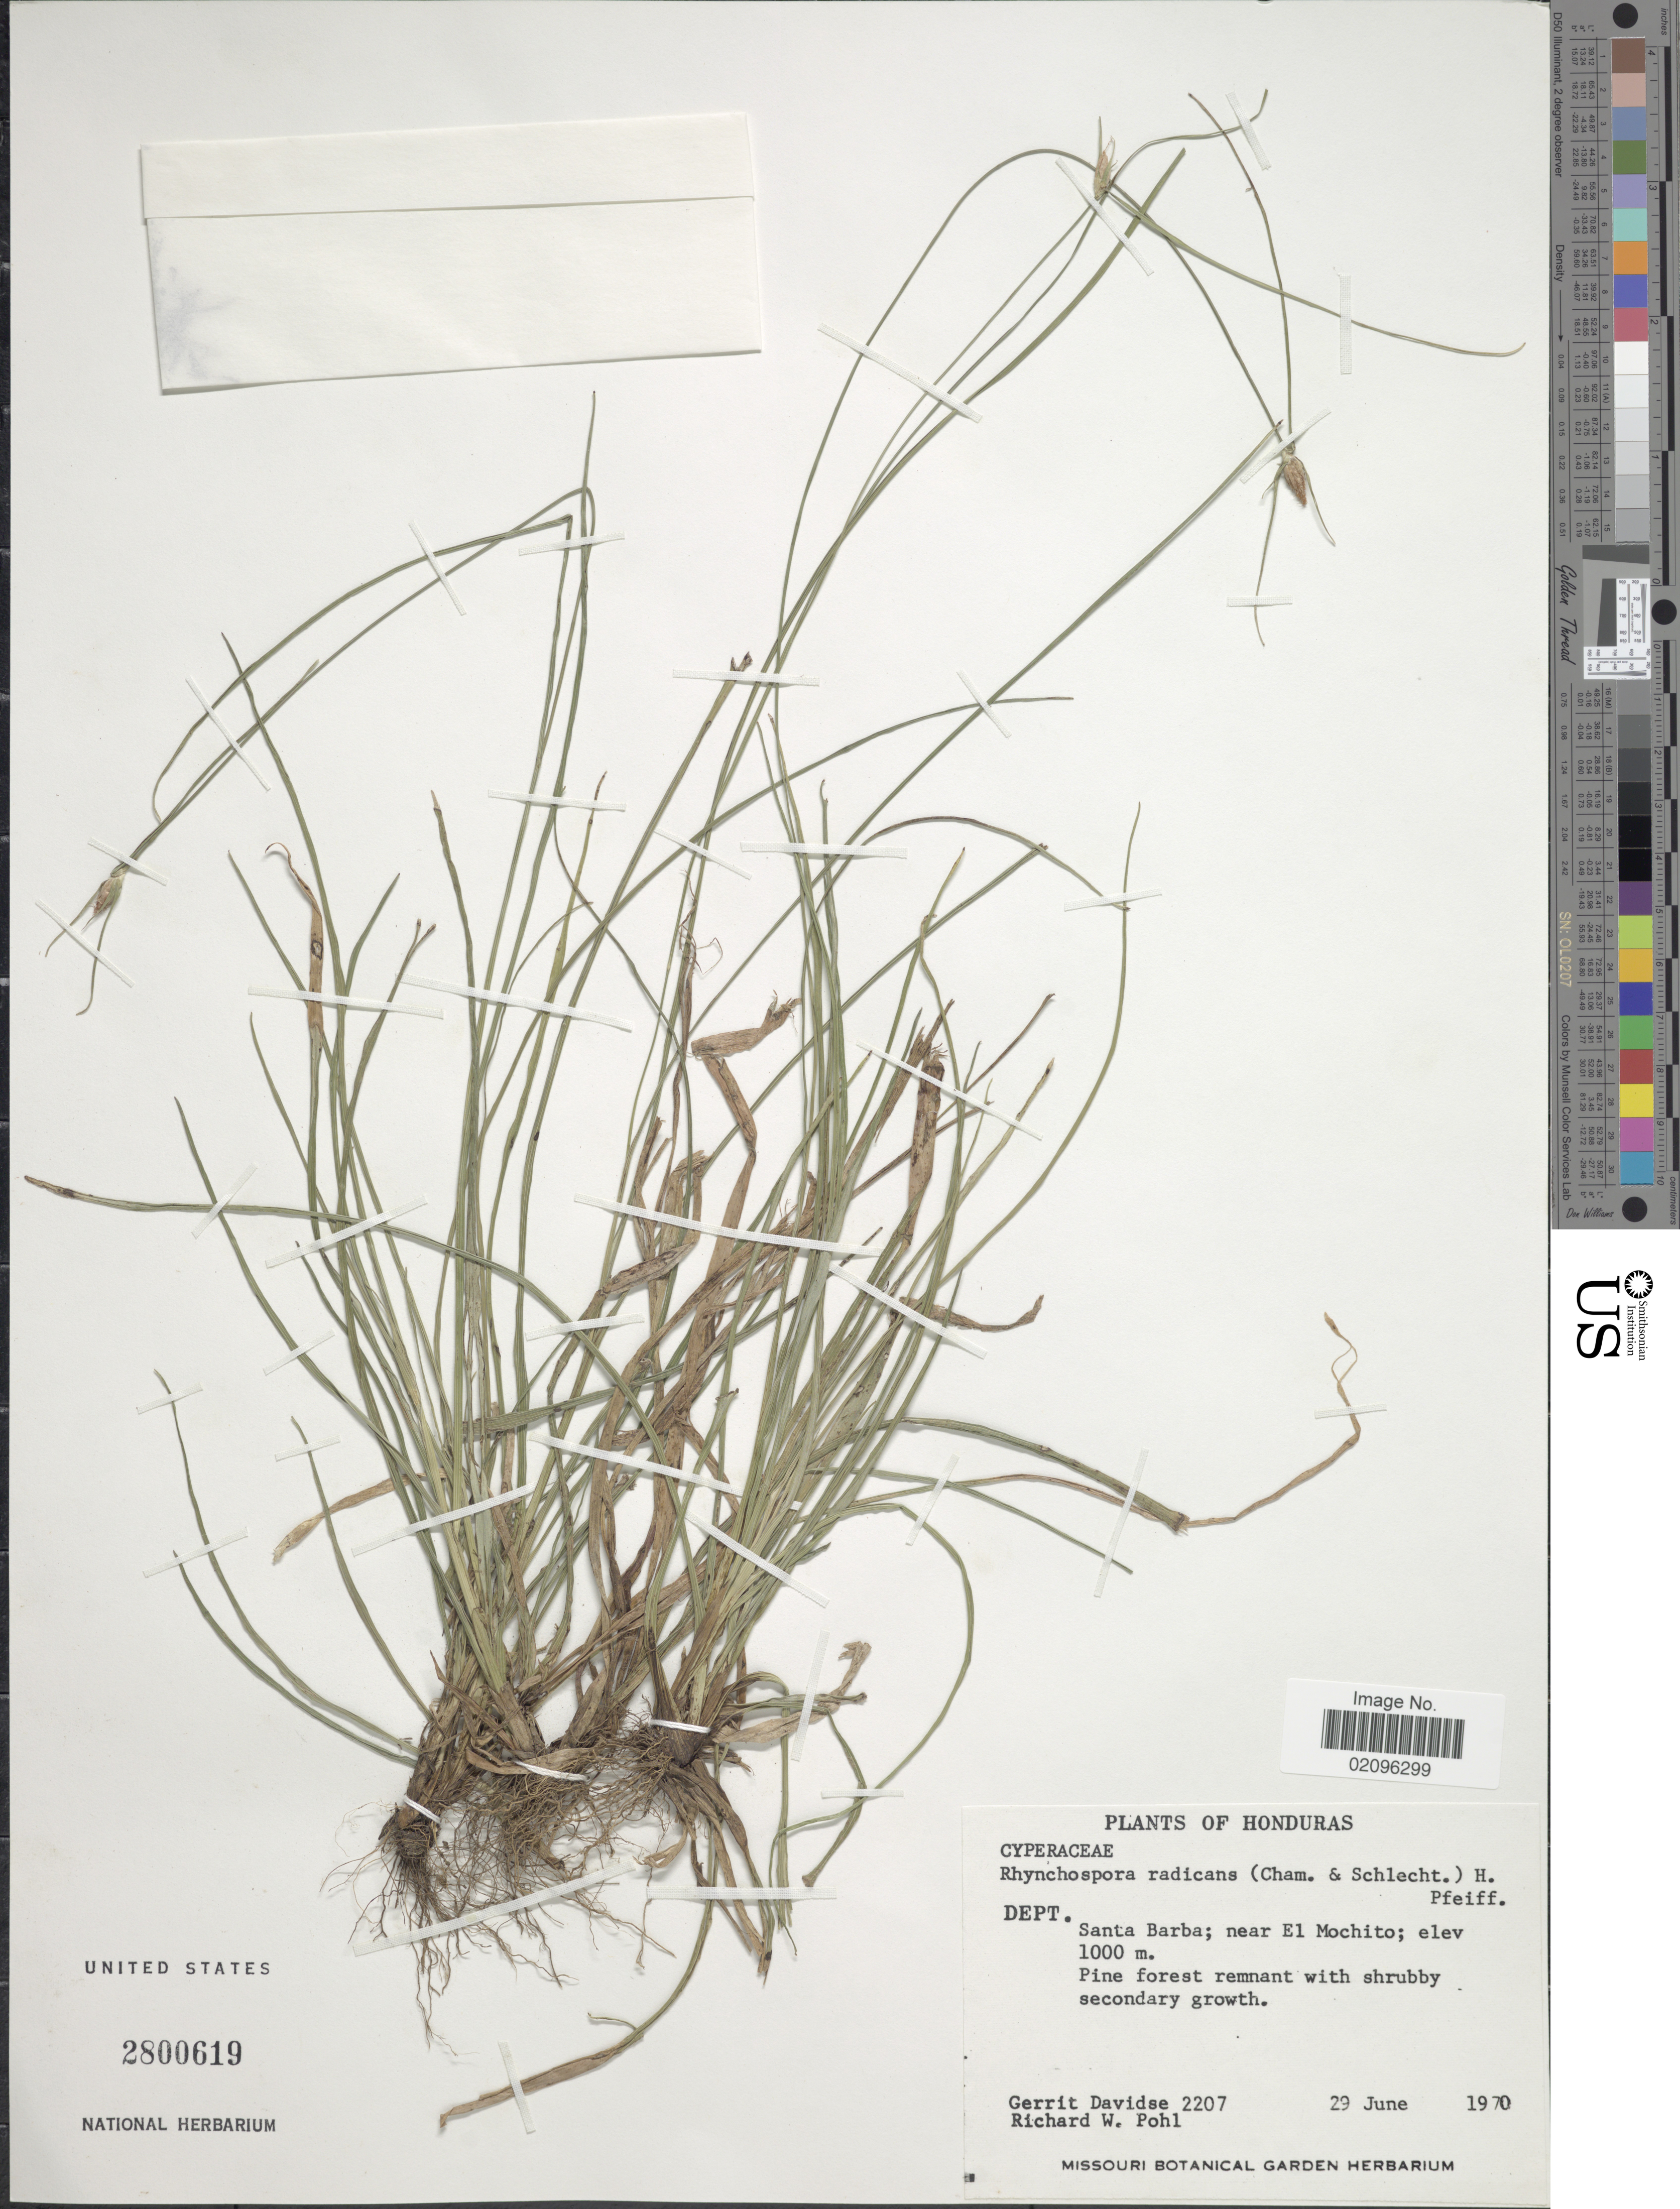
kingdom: Plantae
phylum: Tracheophyta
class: Liliopsida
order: Poales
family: Cyperaceae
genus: Rhynchospora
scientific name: Rhynchospora radicans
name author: (Schltdl. & Cham.) H. Pfeiff.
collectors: G. Davidse & R. W. Pohl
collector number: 2207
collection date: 1970-06-26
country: Honduras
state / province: Santa Bárbara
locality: Dept. Santa Barba; near El Mochito.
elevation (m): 1000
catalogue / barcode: US 2800619